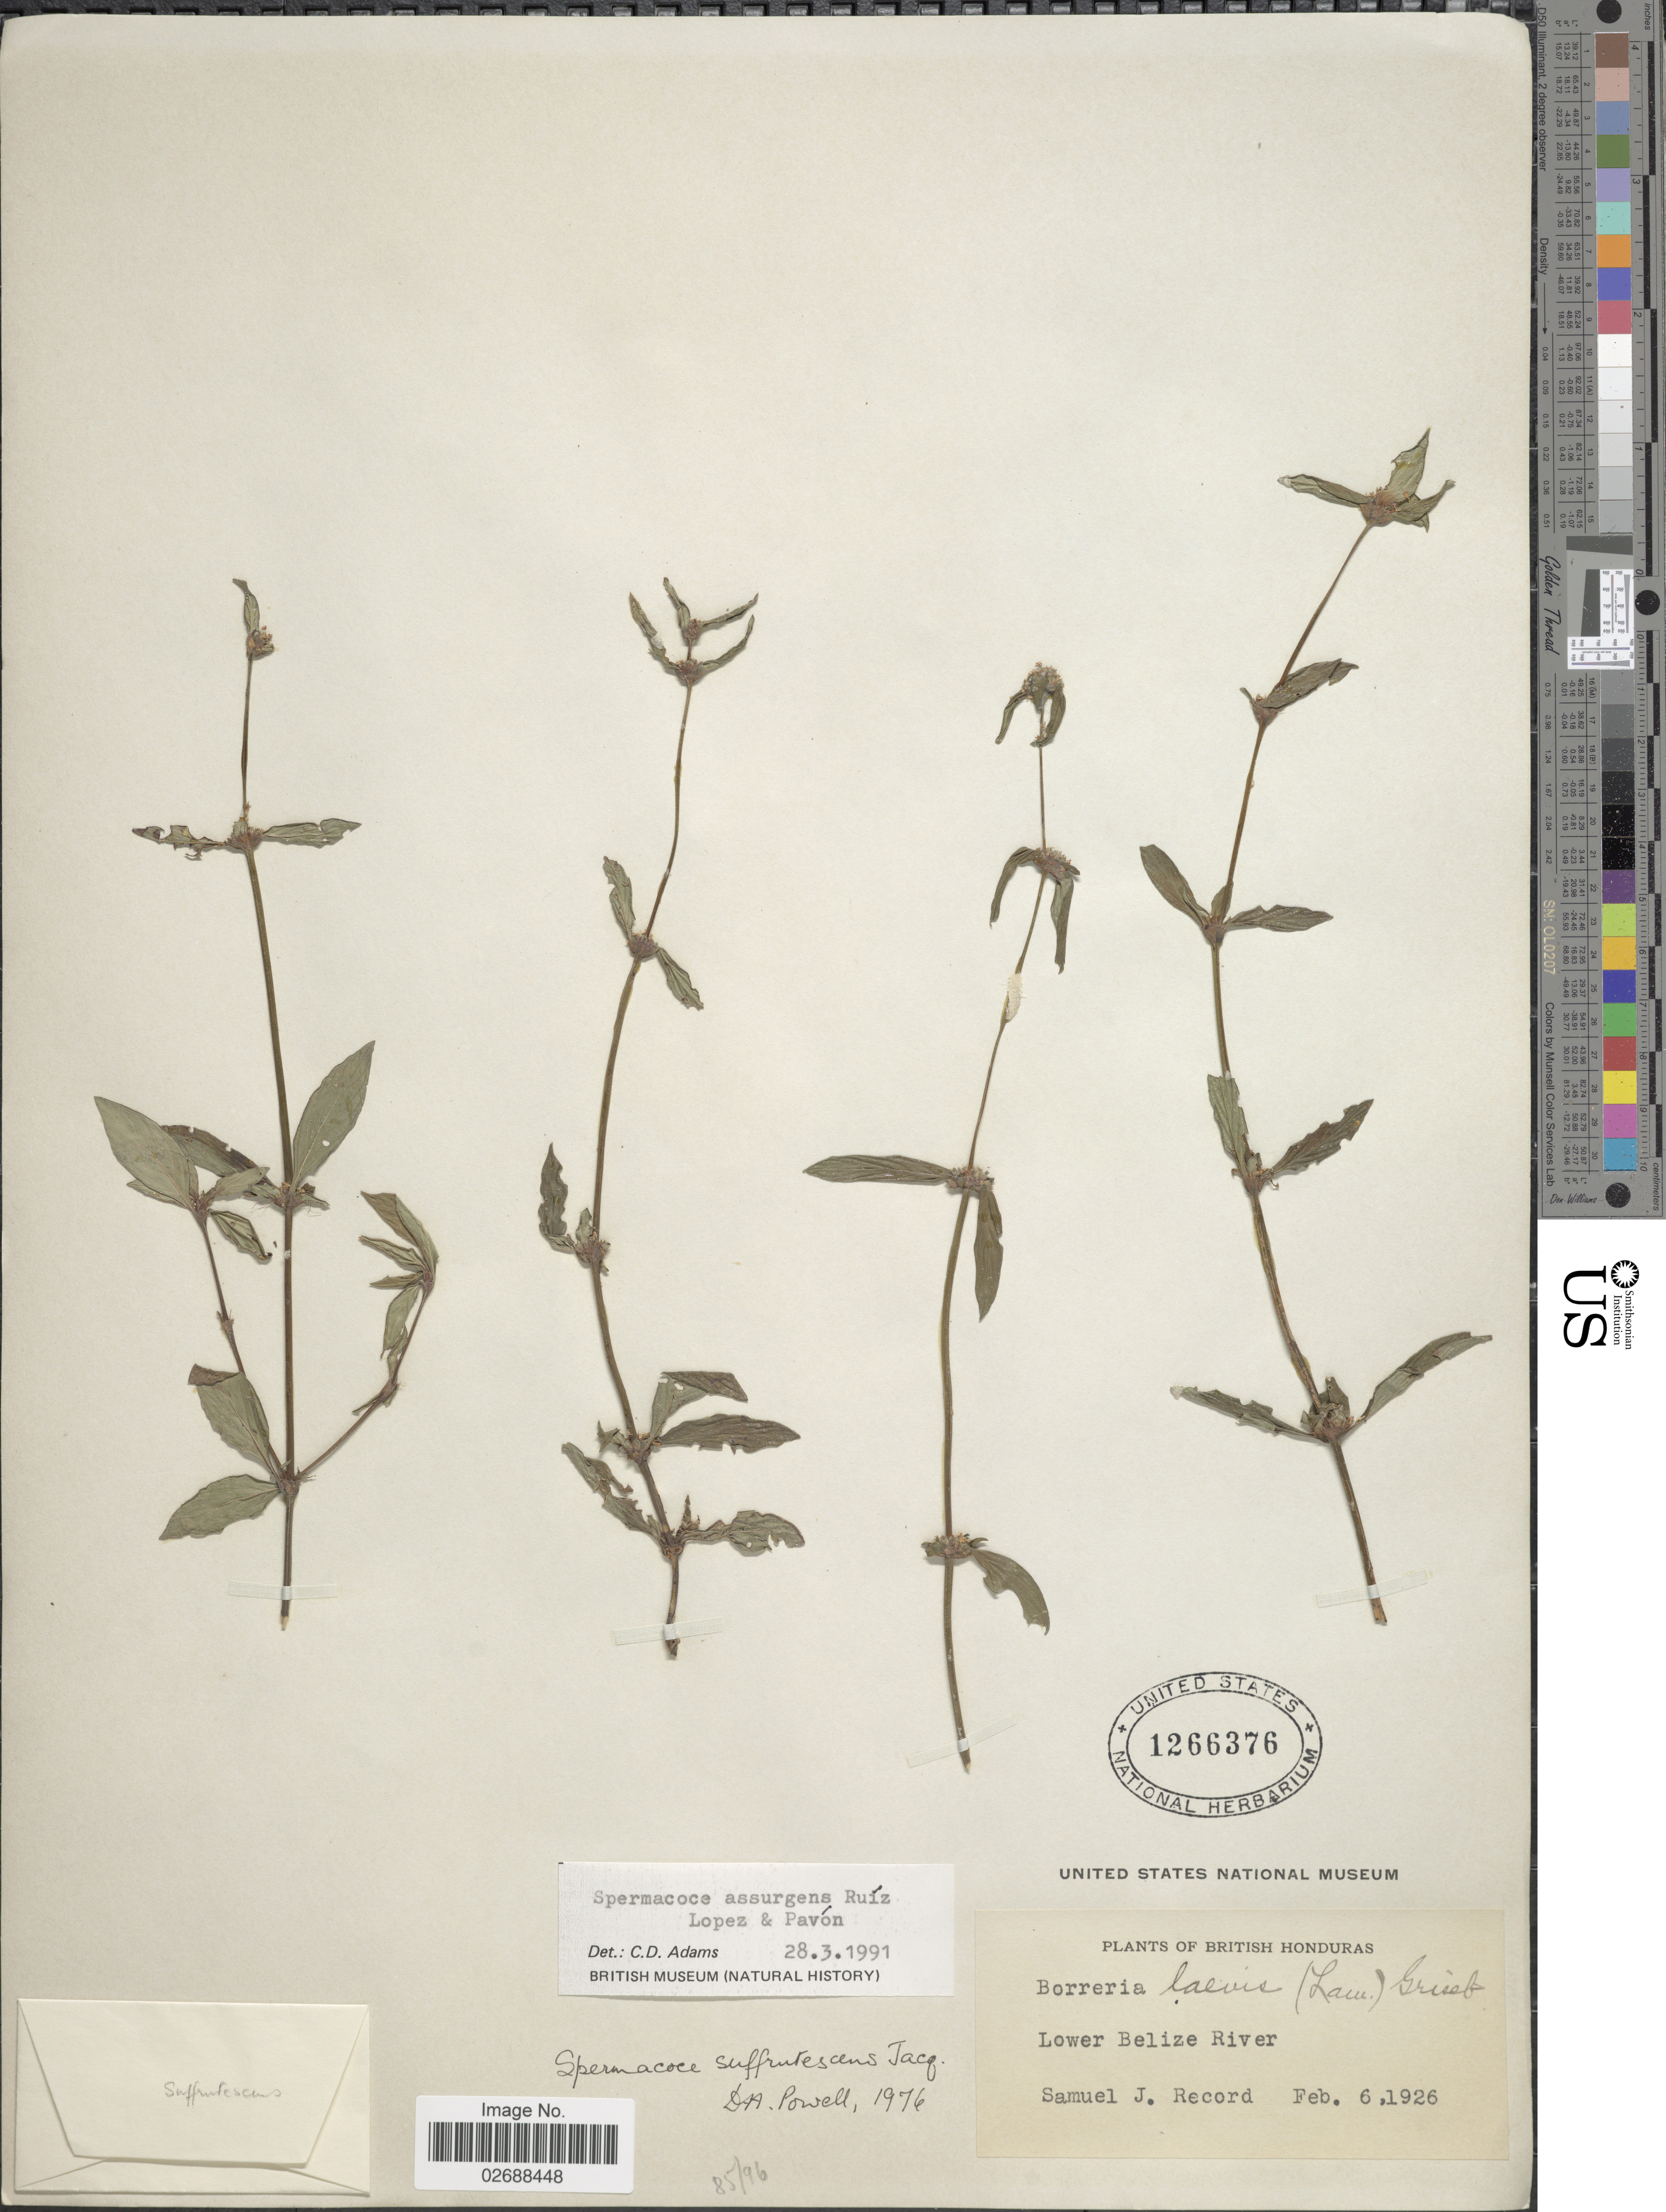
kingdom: Plantae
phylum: Tracheophyta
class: Magnoliopsida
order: Gentianales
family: Rubiaceae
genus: Spermacoce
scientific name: Spermacoce assurgens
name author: Ruiz & Pav.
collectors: S. J. Record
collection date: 1926-02-06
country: Belize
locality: British Honduras. Lower Belize River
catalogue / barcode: US 1266376